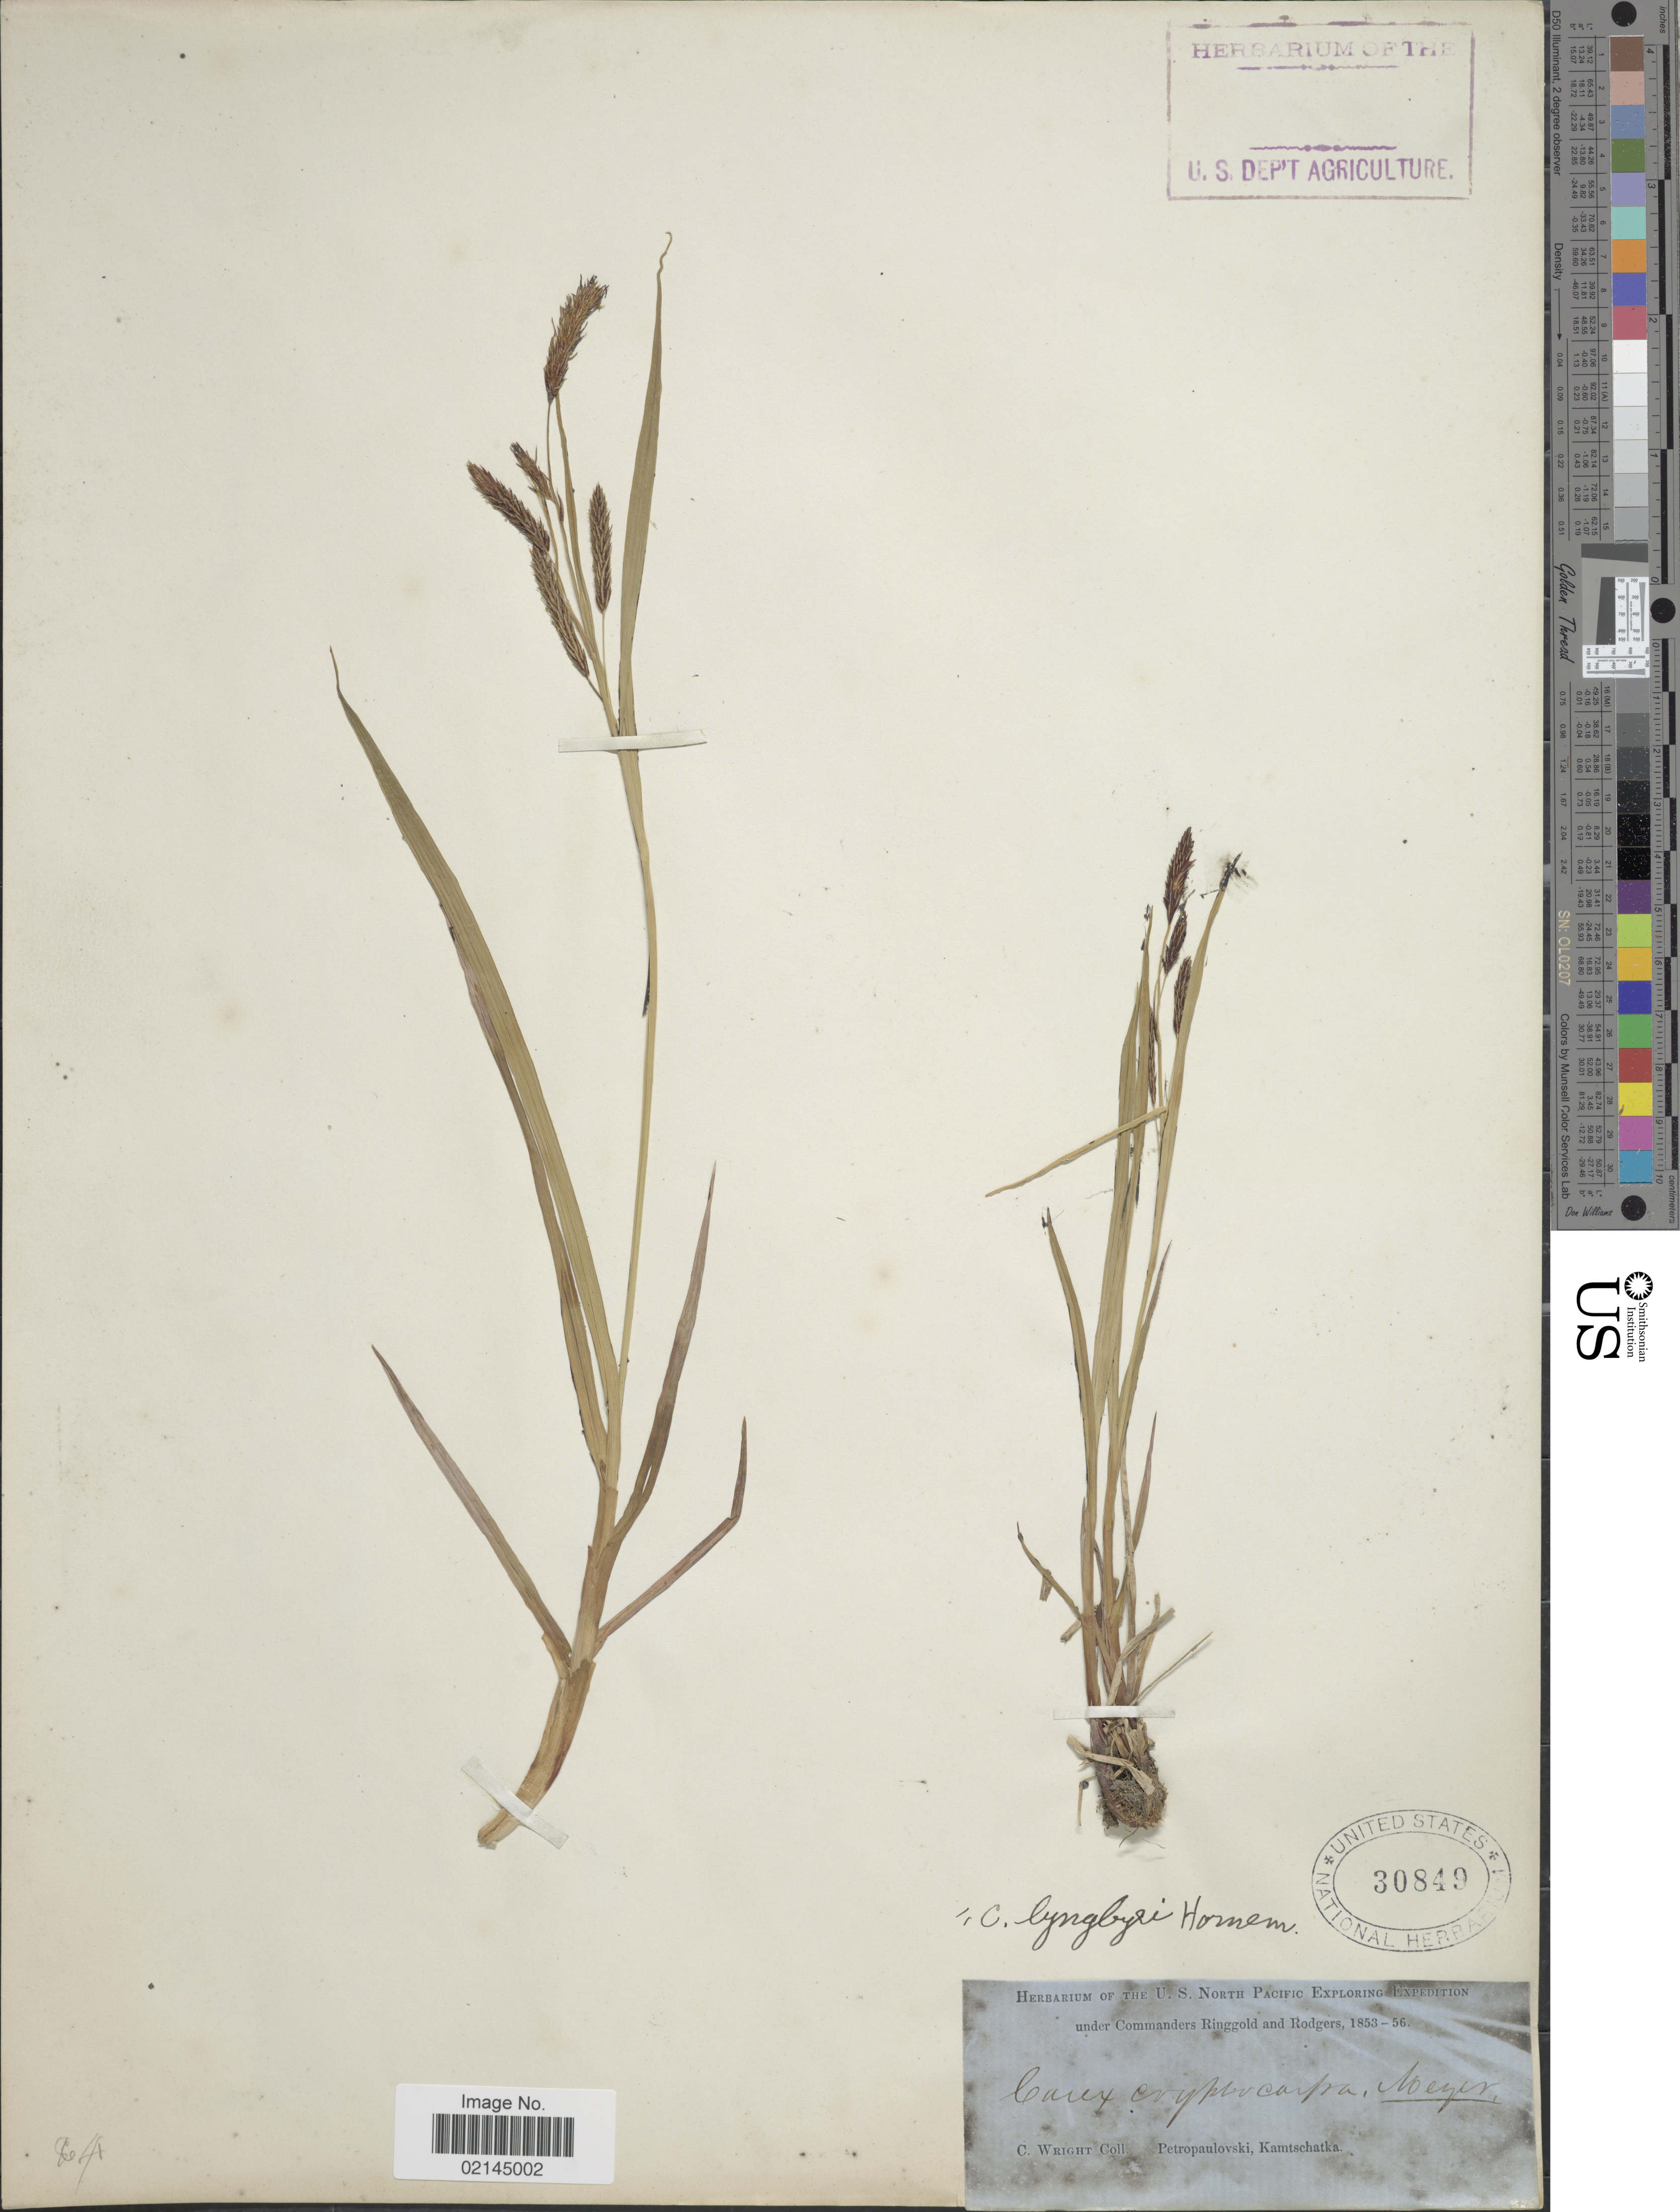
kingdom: Plantae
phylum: Tracheophyta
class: Liliopsida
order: Poales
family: Cyperaceae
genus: Carex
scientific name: Carex lyngbyei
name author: Hornem.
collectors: C. Wright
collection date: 1853/1856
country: Russian Federation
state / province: Kamchatka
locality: Petropaulovski, Kamtschatka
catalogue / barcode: US 30849